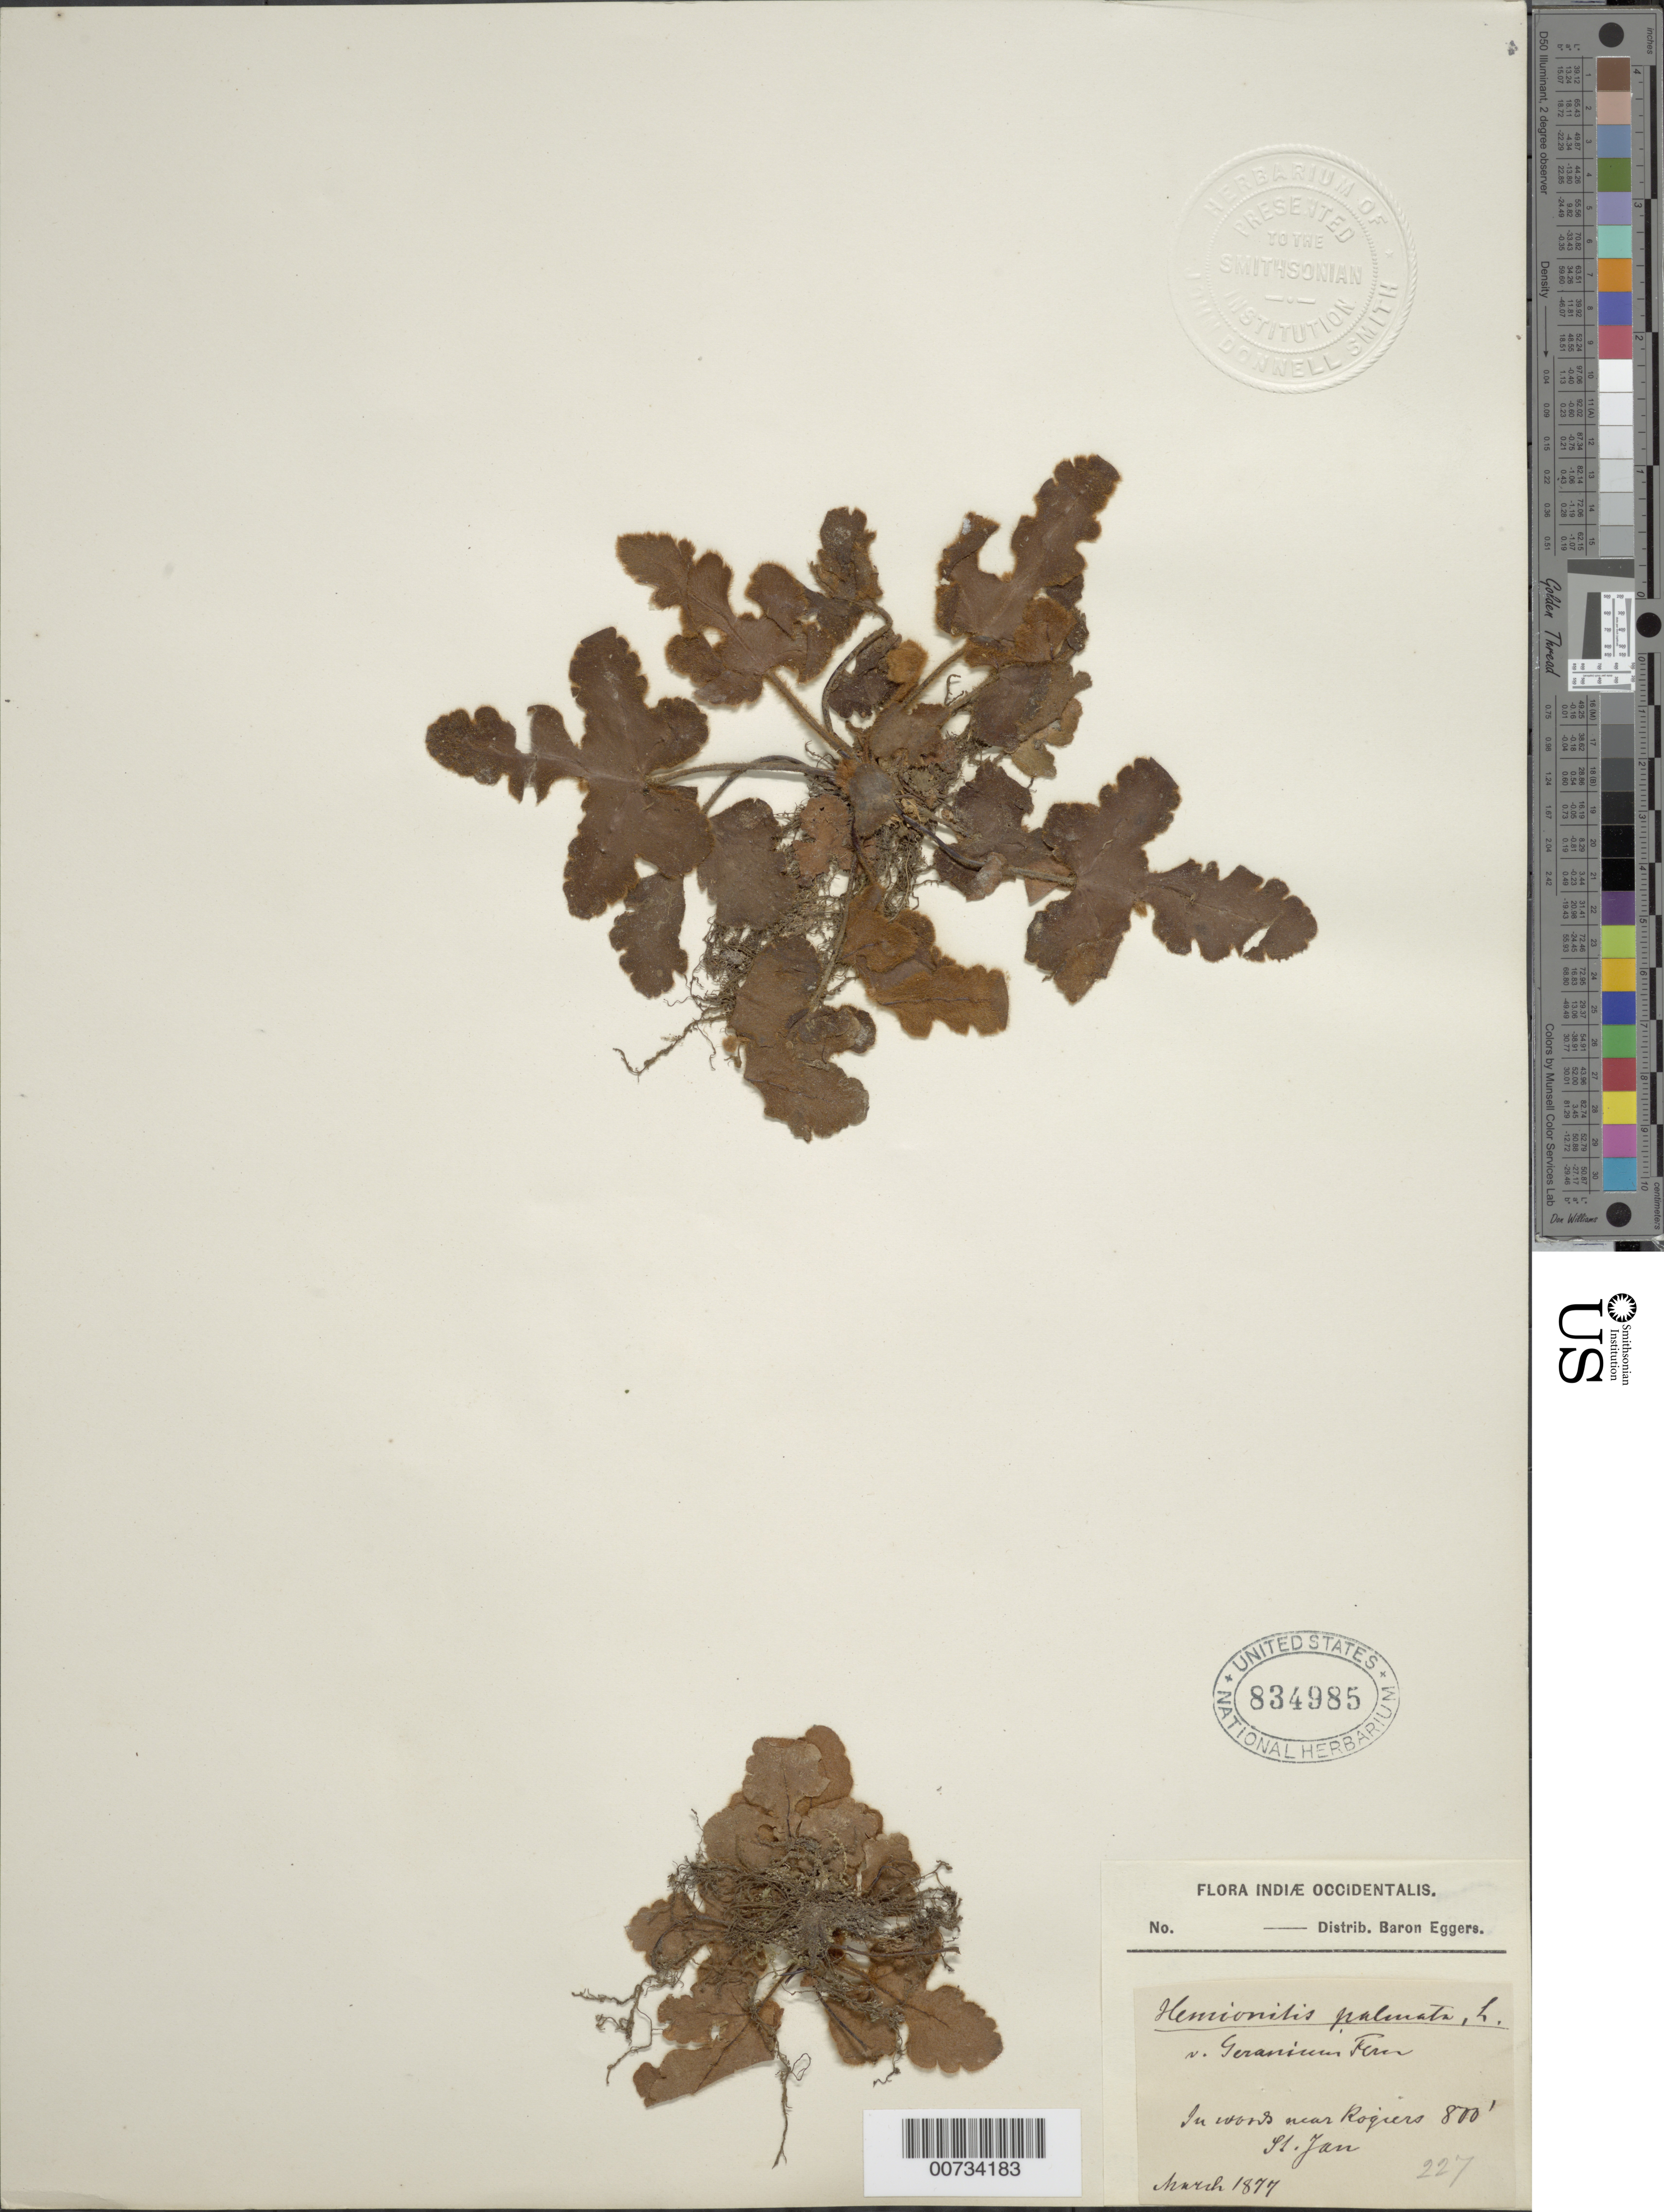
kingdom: Plantae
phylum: Tracheophyta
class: Polypodiopsida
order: Polypodiales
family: Pteridaceae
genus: Hemionitis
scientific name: Hemionitis palmata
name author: L.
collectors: H. F. A. von Eggers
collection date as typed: Mar 1877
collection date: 1877-03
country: U.S. Virgin Islands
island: St. John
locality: Rogiers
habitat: In woods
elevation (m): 244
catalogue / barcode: US 834985